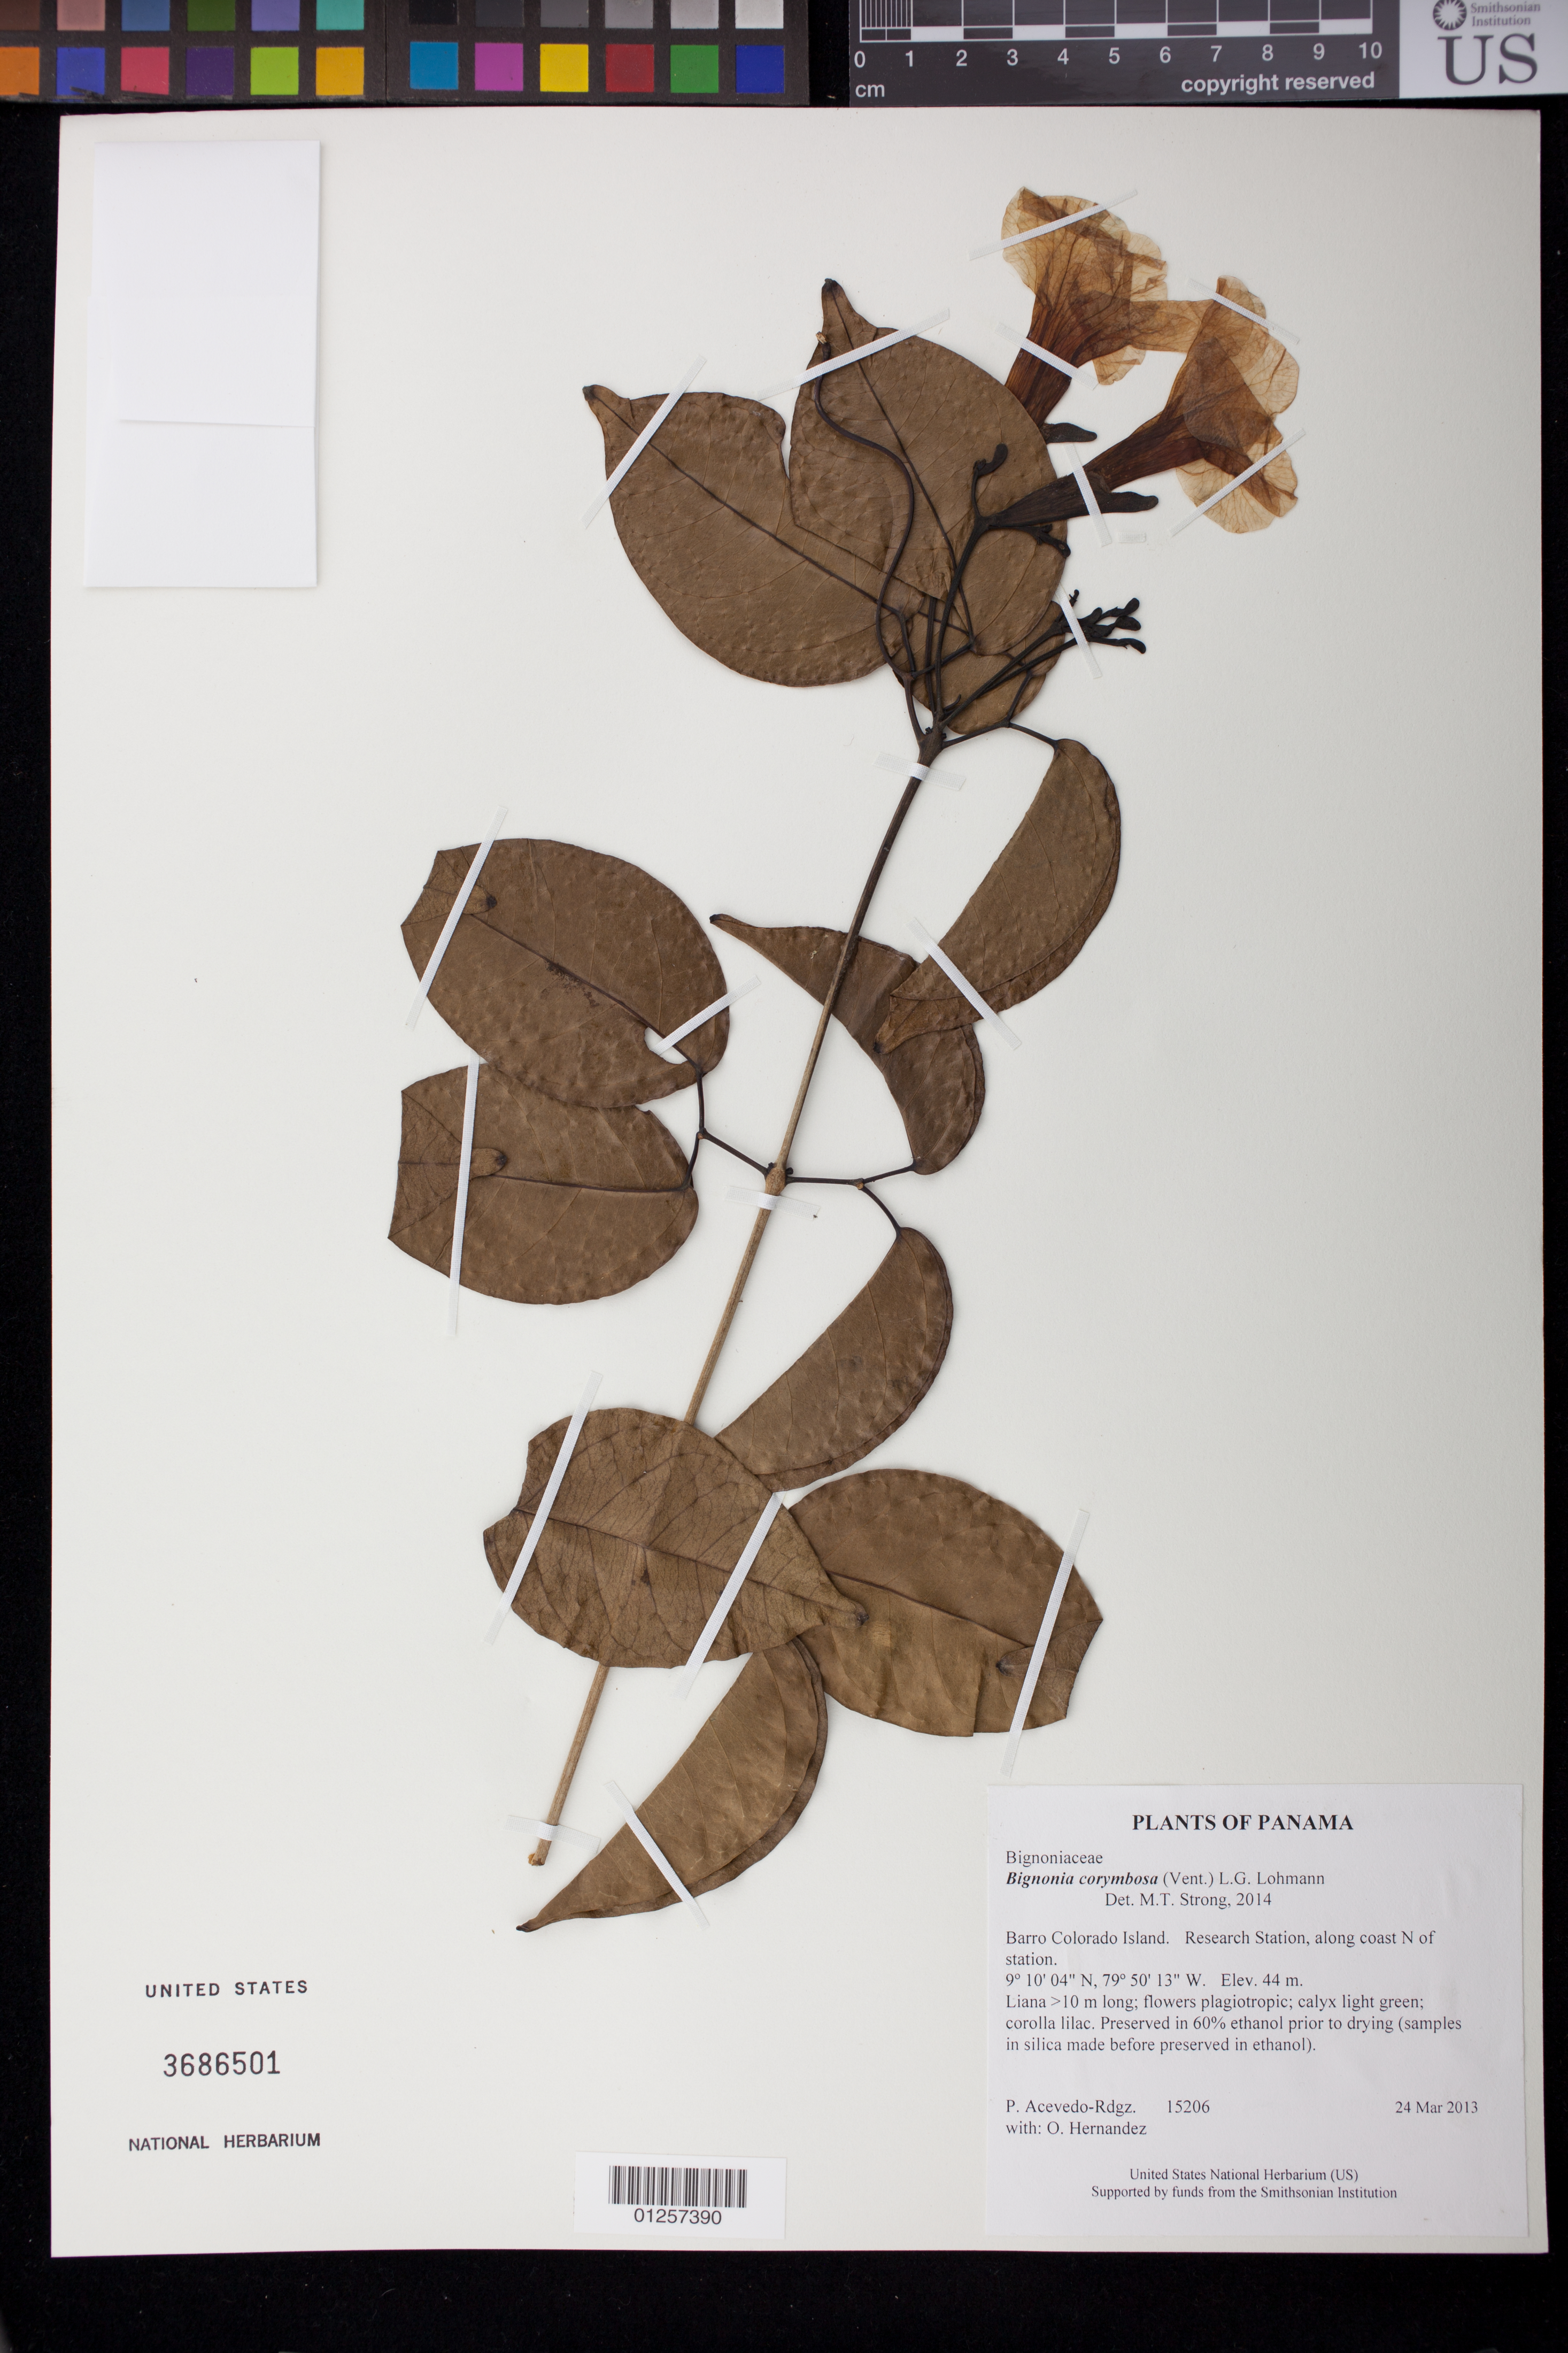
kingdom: Plantae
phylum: Tracheophyta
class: Magnoliopsida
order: Lamiales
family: Bignoniaceae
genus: Bignonia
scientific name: Bignonia corymbosa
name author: (Vent.) L.G. Lohmann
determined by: Strong, M. T., (US), Smithsonian Institution - National Museum of Natural History (UNITED STATES)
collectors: P. Acevedo-Rodr. & O. Hernandez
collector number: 15206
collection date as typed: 24 Mar 2013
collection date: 2013-03-24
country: Panama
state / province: Panamá Oeste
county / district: Canal Zone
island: Barro Colorado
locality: Research Station, along coast N of station.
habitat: Along coast.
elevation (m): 44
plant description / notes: US, PMA, NY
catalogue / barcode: US 3686501